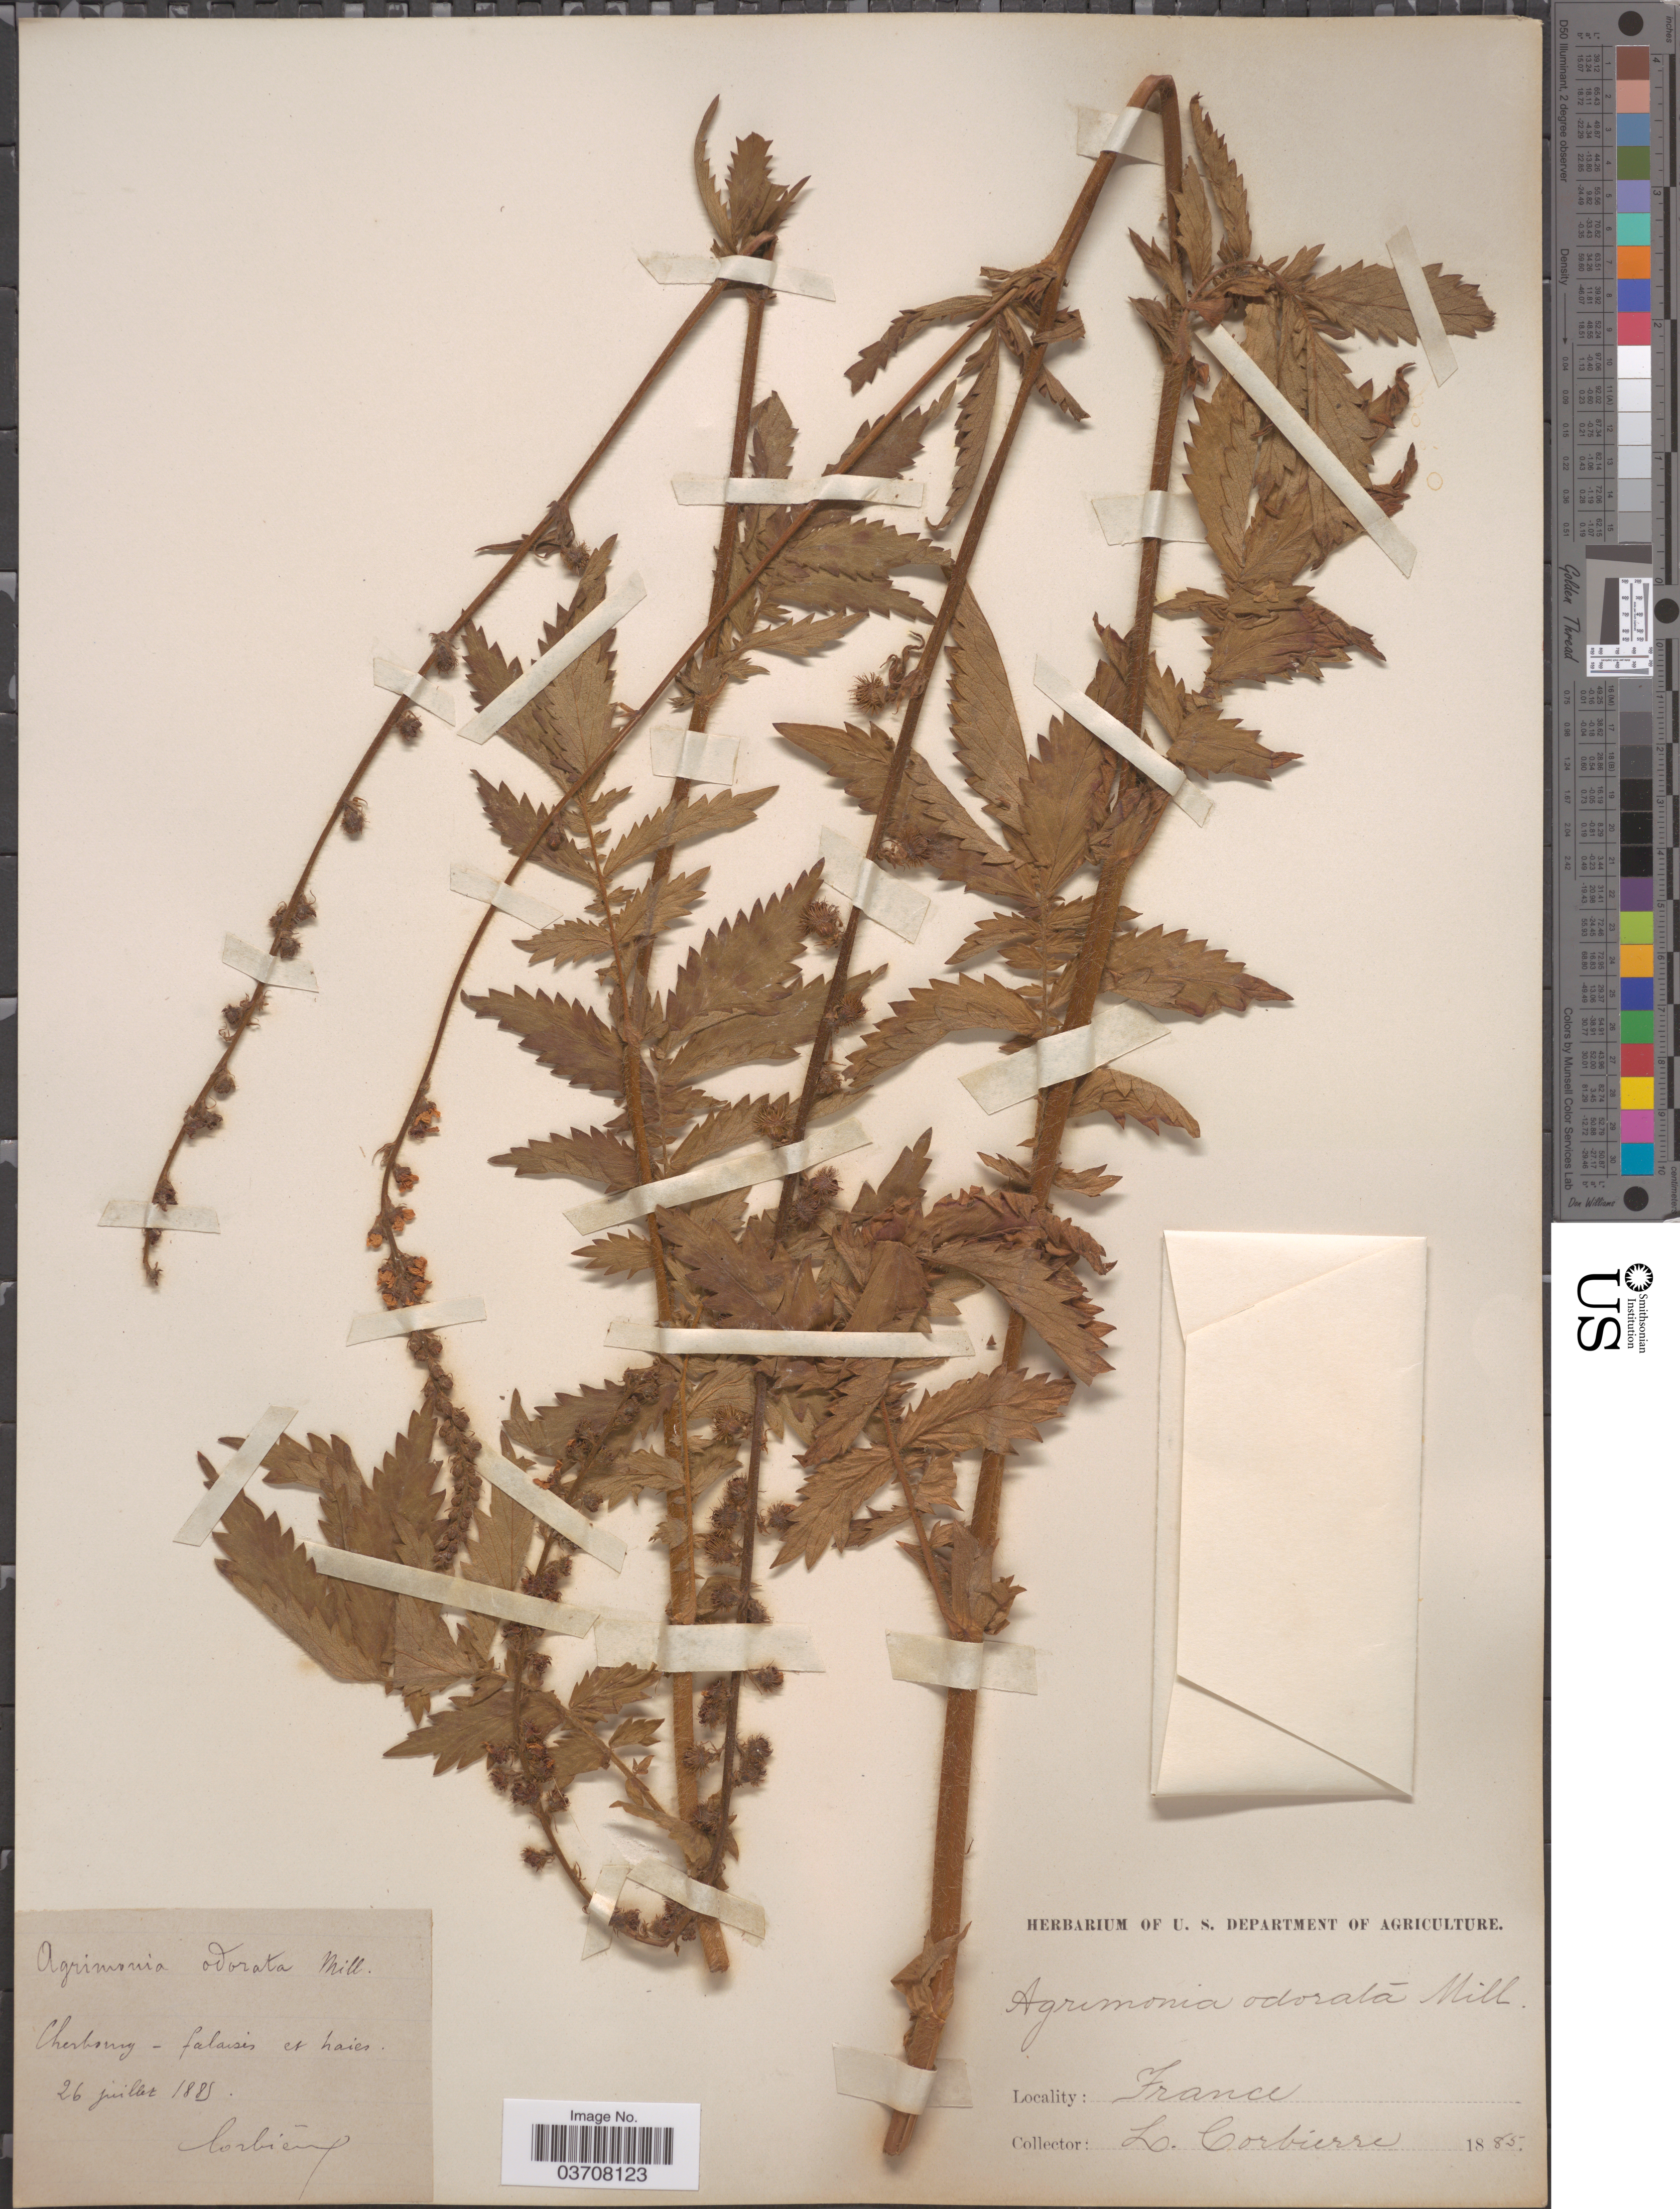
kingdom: Plantae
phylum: Tracheophyta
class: Magnoliopsida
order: Rosales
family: Rosaceae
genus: Agrimonia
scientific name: Agrimonia odorata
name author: Mill.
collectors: L. Corbierre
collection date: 1885-07-26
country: France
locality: Cherbourg - falaises et haies.